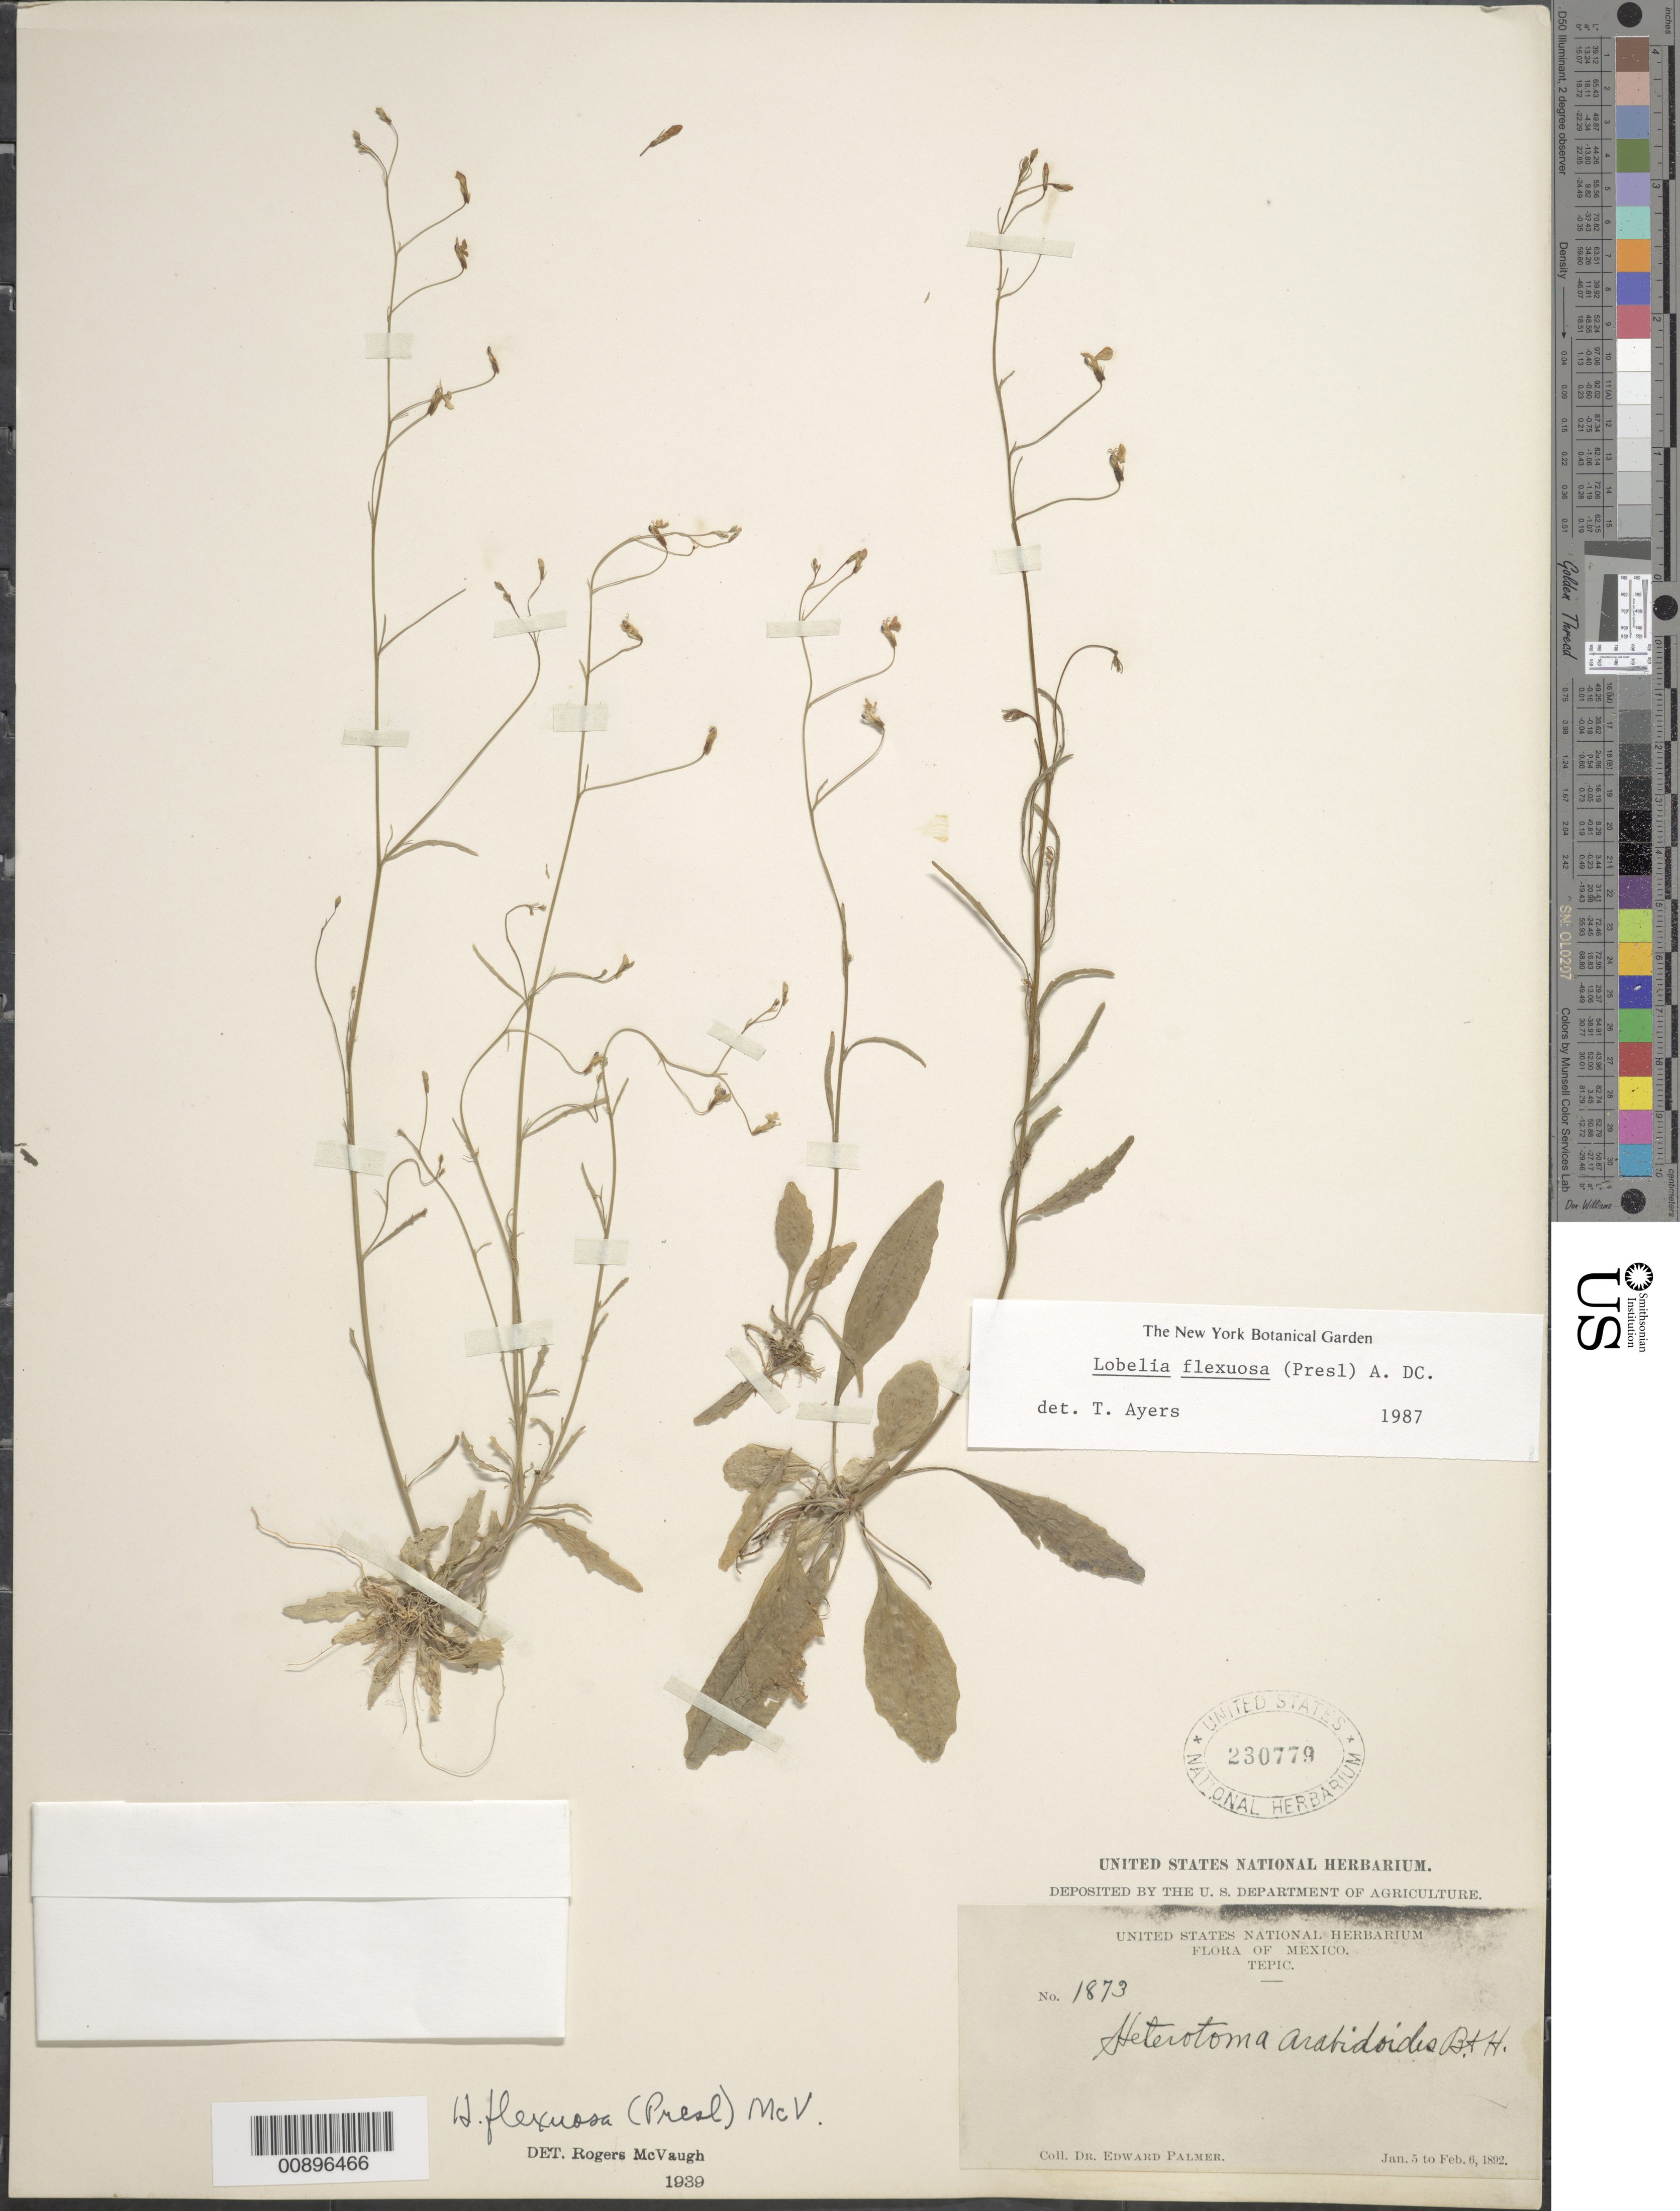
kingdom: Plantae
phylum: Tracheophyta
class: Magnoliopsida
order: Asterales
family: Campanulaceae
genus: Lobelia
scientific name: Lobelia flexuosa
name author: (C. Presl) A. DC.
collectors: E. Palmer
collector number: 1873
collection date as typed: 05 Jan 1892 to 06 Feb 1892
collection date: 1892-01-05/1892-02-06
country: Mexico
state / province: Nayarit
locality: Tepic, Nayarit.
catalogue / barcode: US 230779